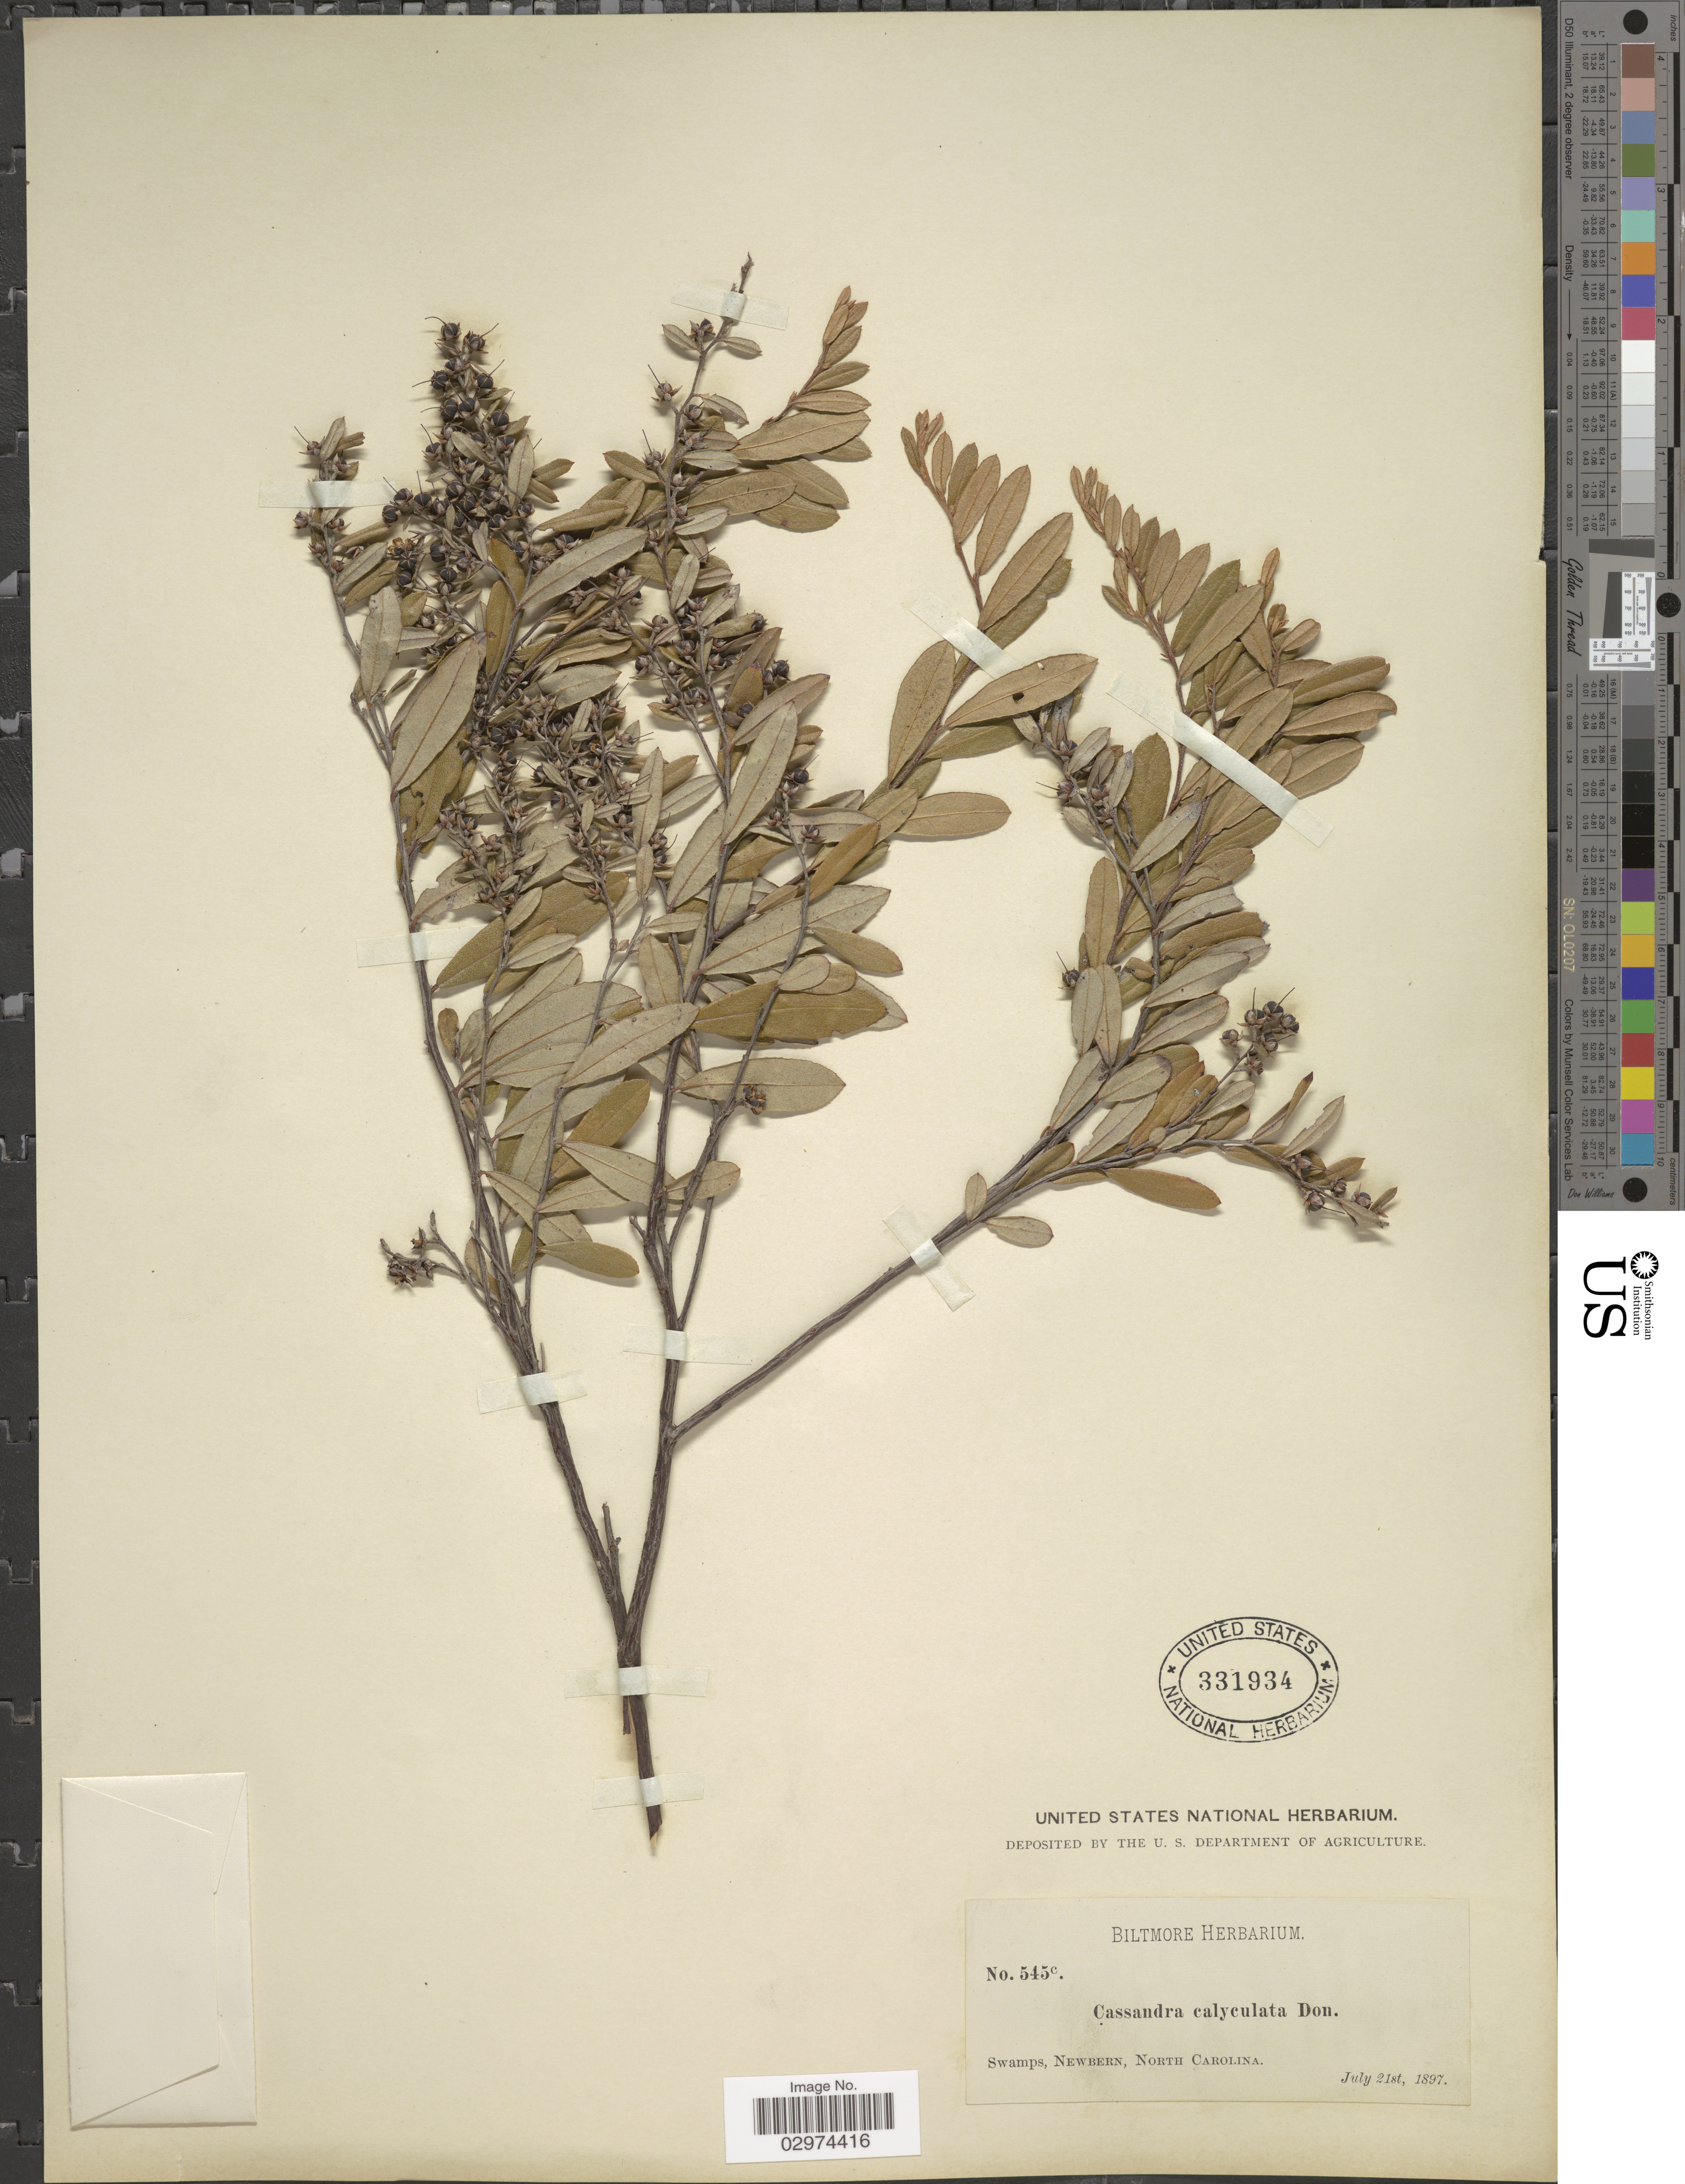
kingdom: Plantae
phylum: Tracheophyta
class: Magnoliopsida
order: Ericales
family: Ericaceae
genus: Chamaedaphne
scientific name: Chamaedaphne calyculata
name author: (L.) Moench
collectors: ex herb. Biltmore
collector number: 545c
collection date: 1897-07-21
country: United States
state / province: North Carolina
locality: Newbern.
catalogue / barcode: US 331934